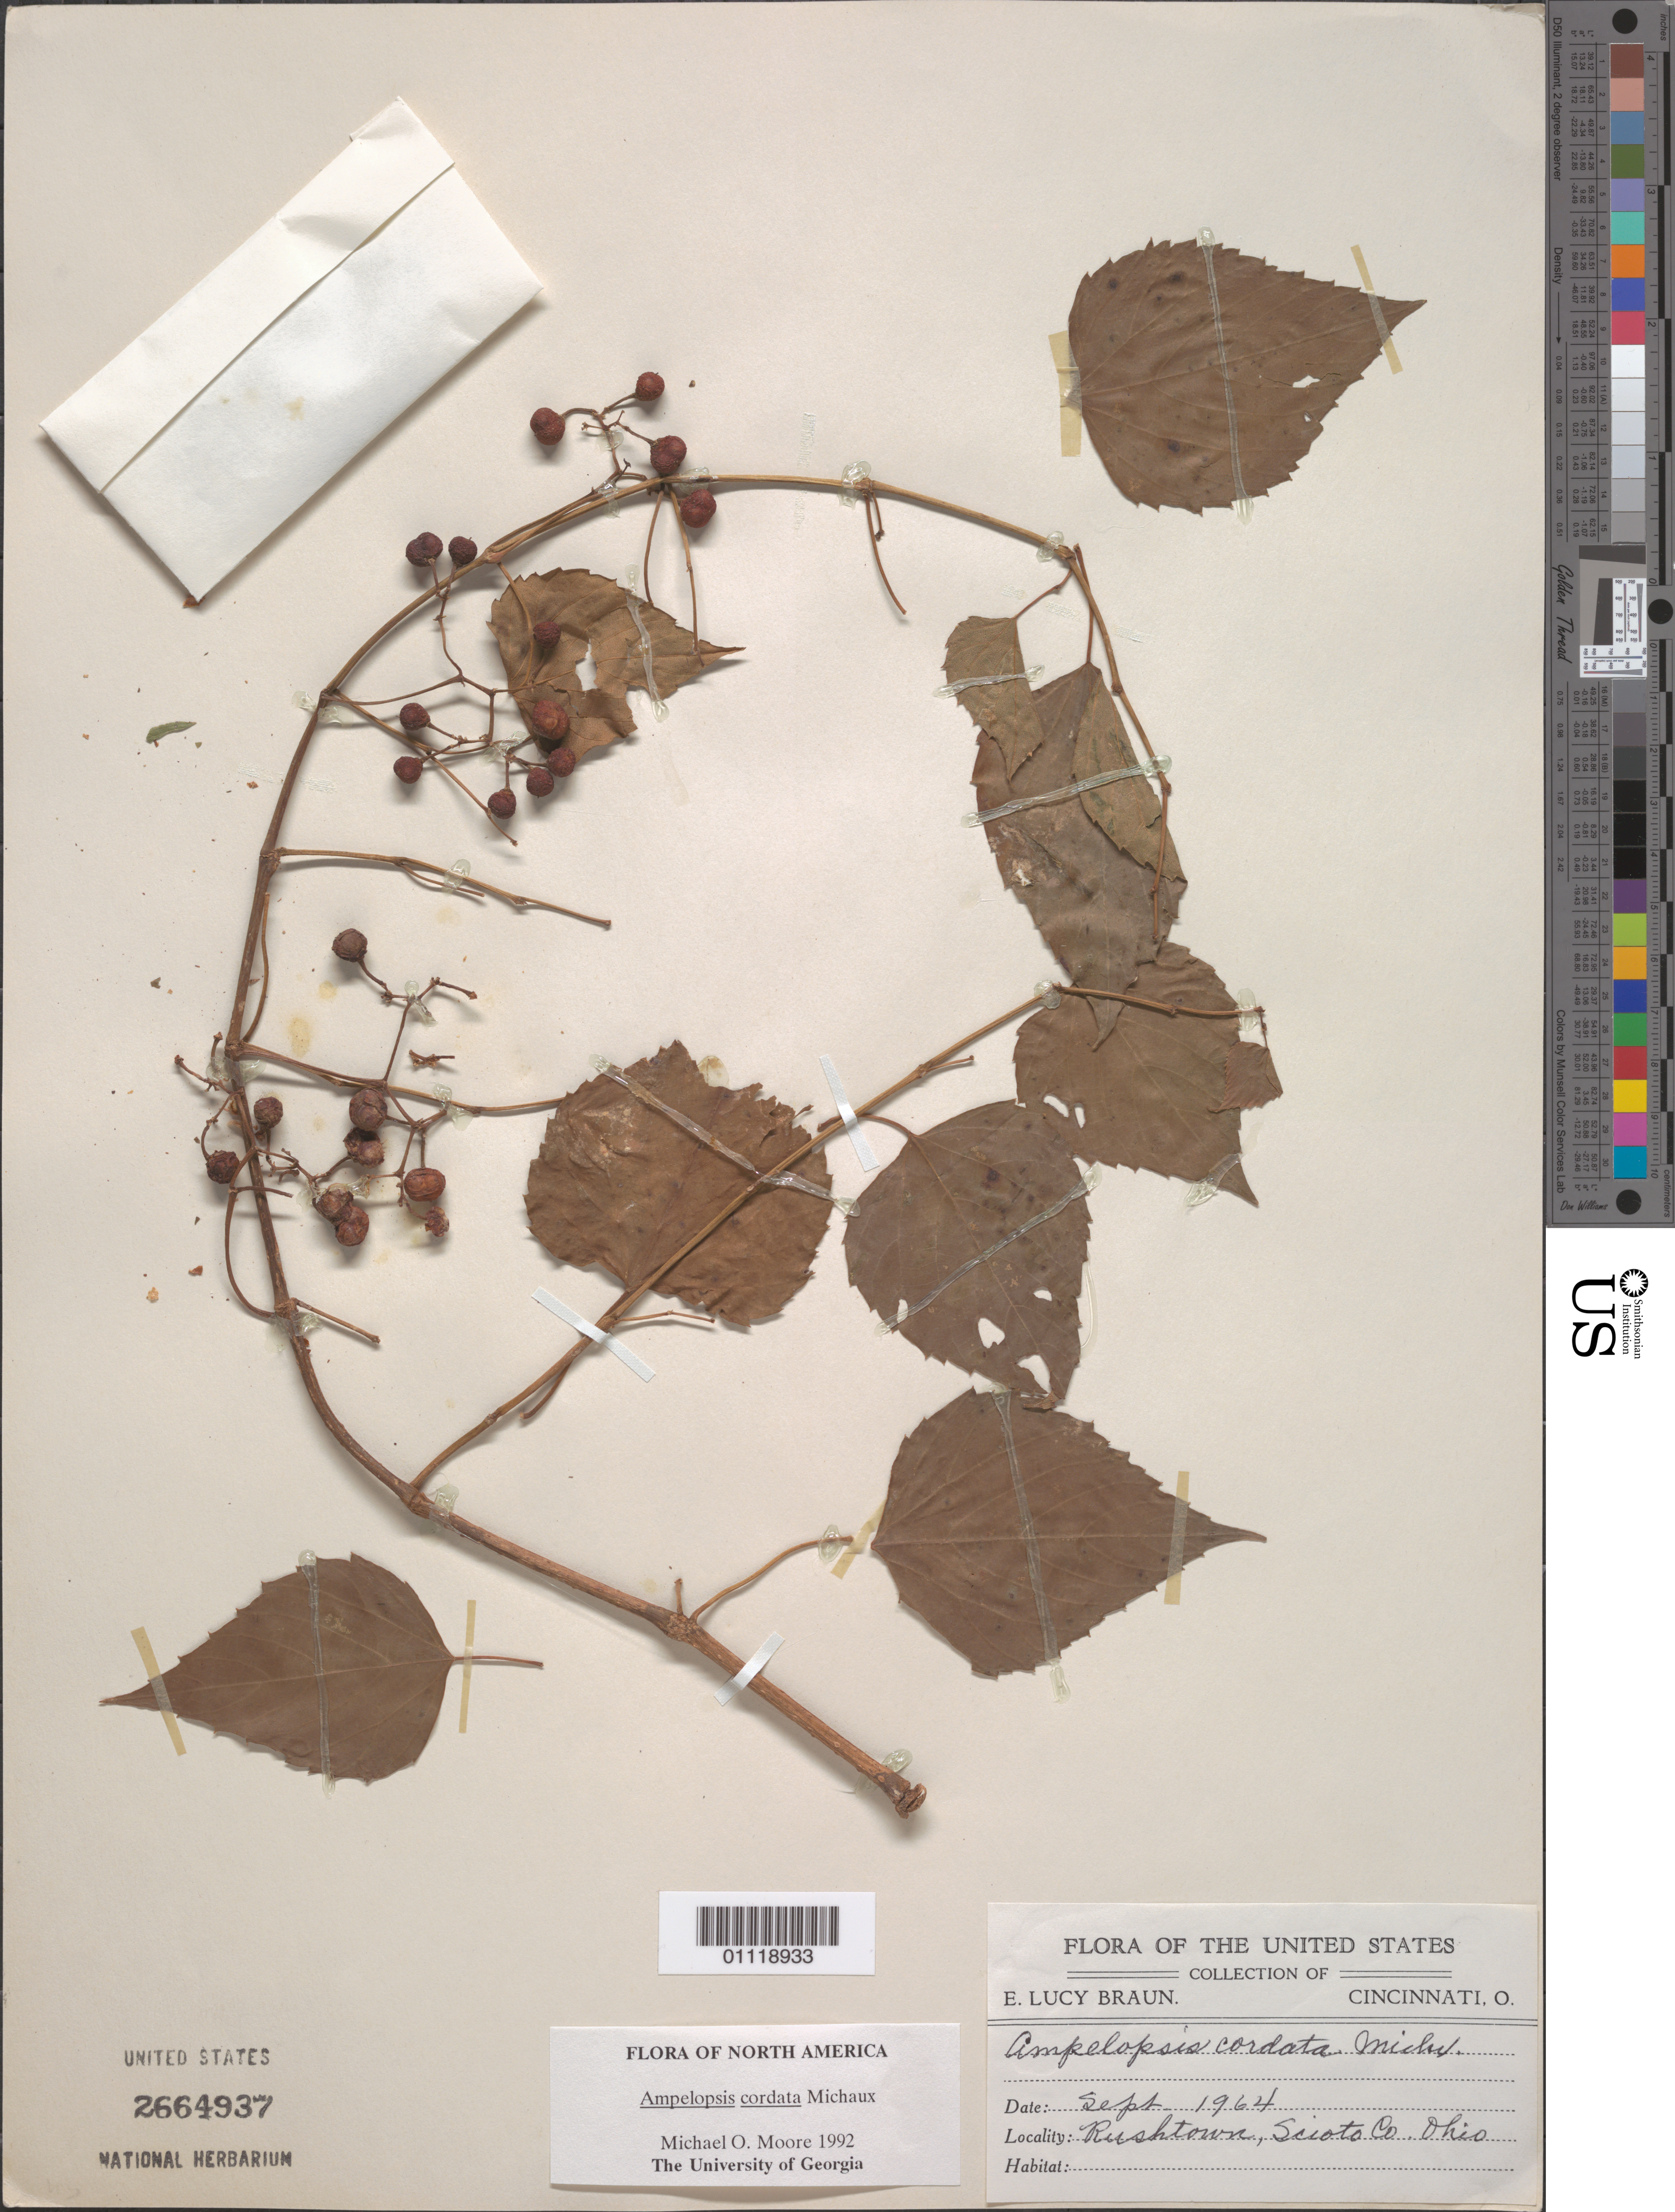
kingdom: Plantae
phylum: Tracheophyta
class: Magnoliopsida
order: Vitales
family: Vitaceae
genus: Ampelopsis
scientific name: Ampelopsis cordata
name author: Michx.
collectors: E. L. Braun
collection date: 1964-09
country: United States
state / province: Ohio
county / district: Scioto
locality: Rushtown.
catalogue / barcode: US 2664937